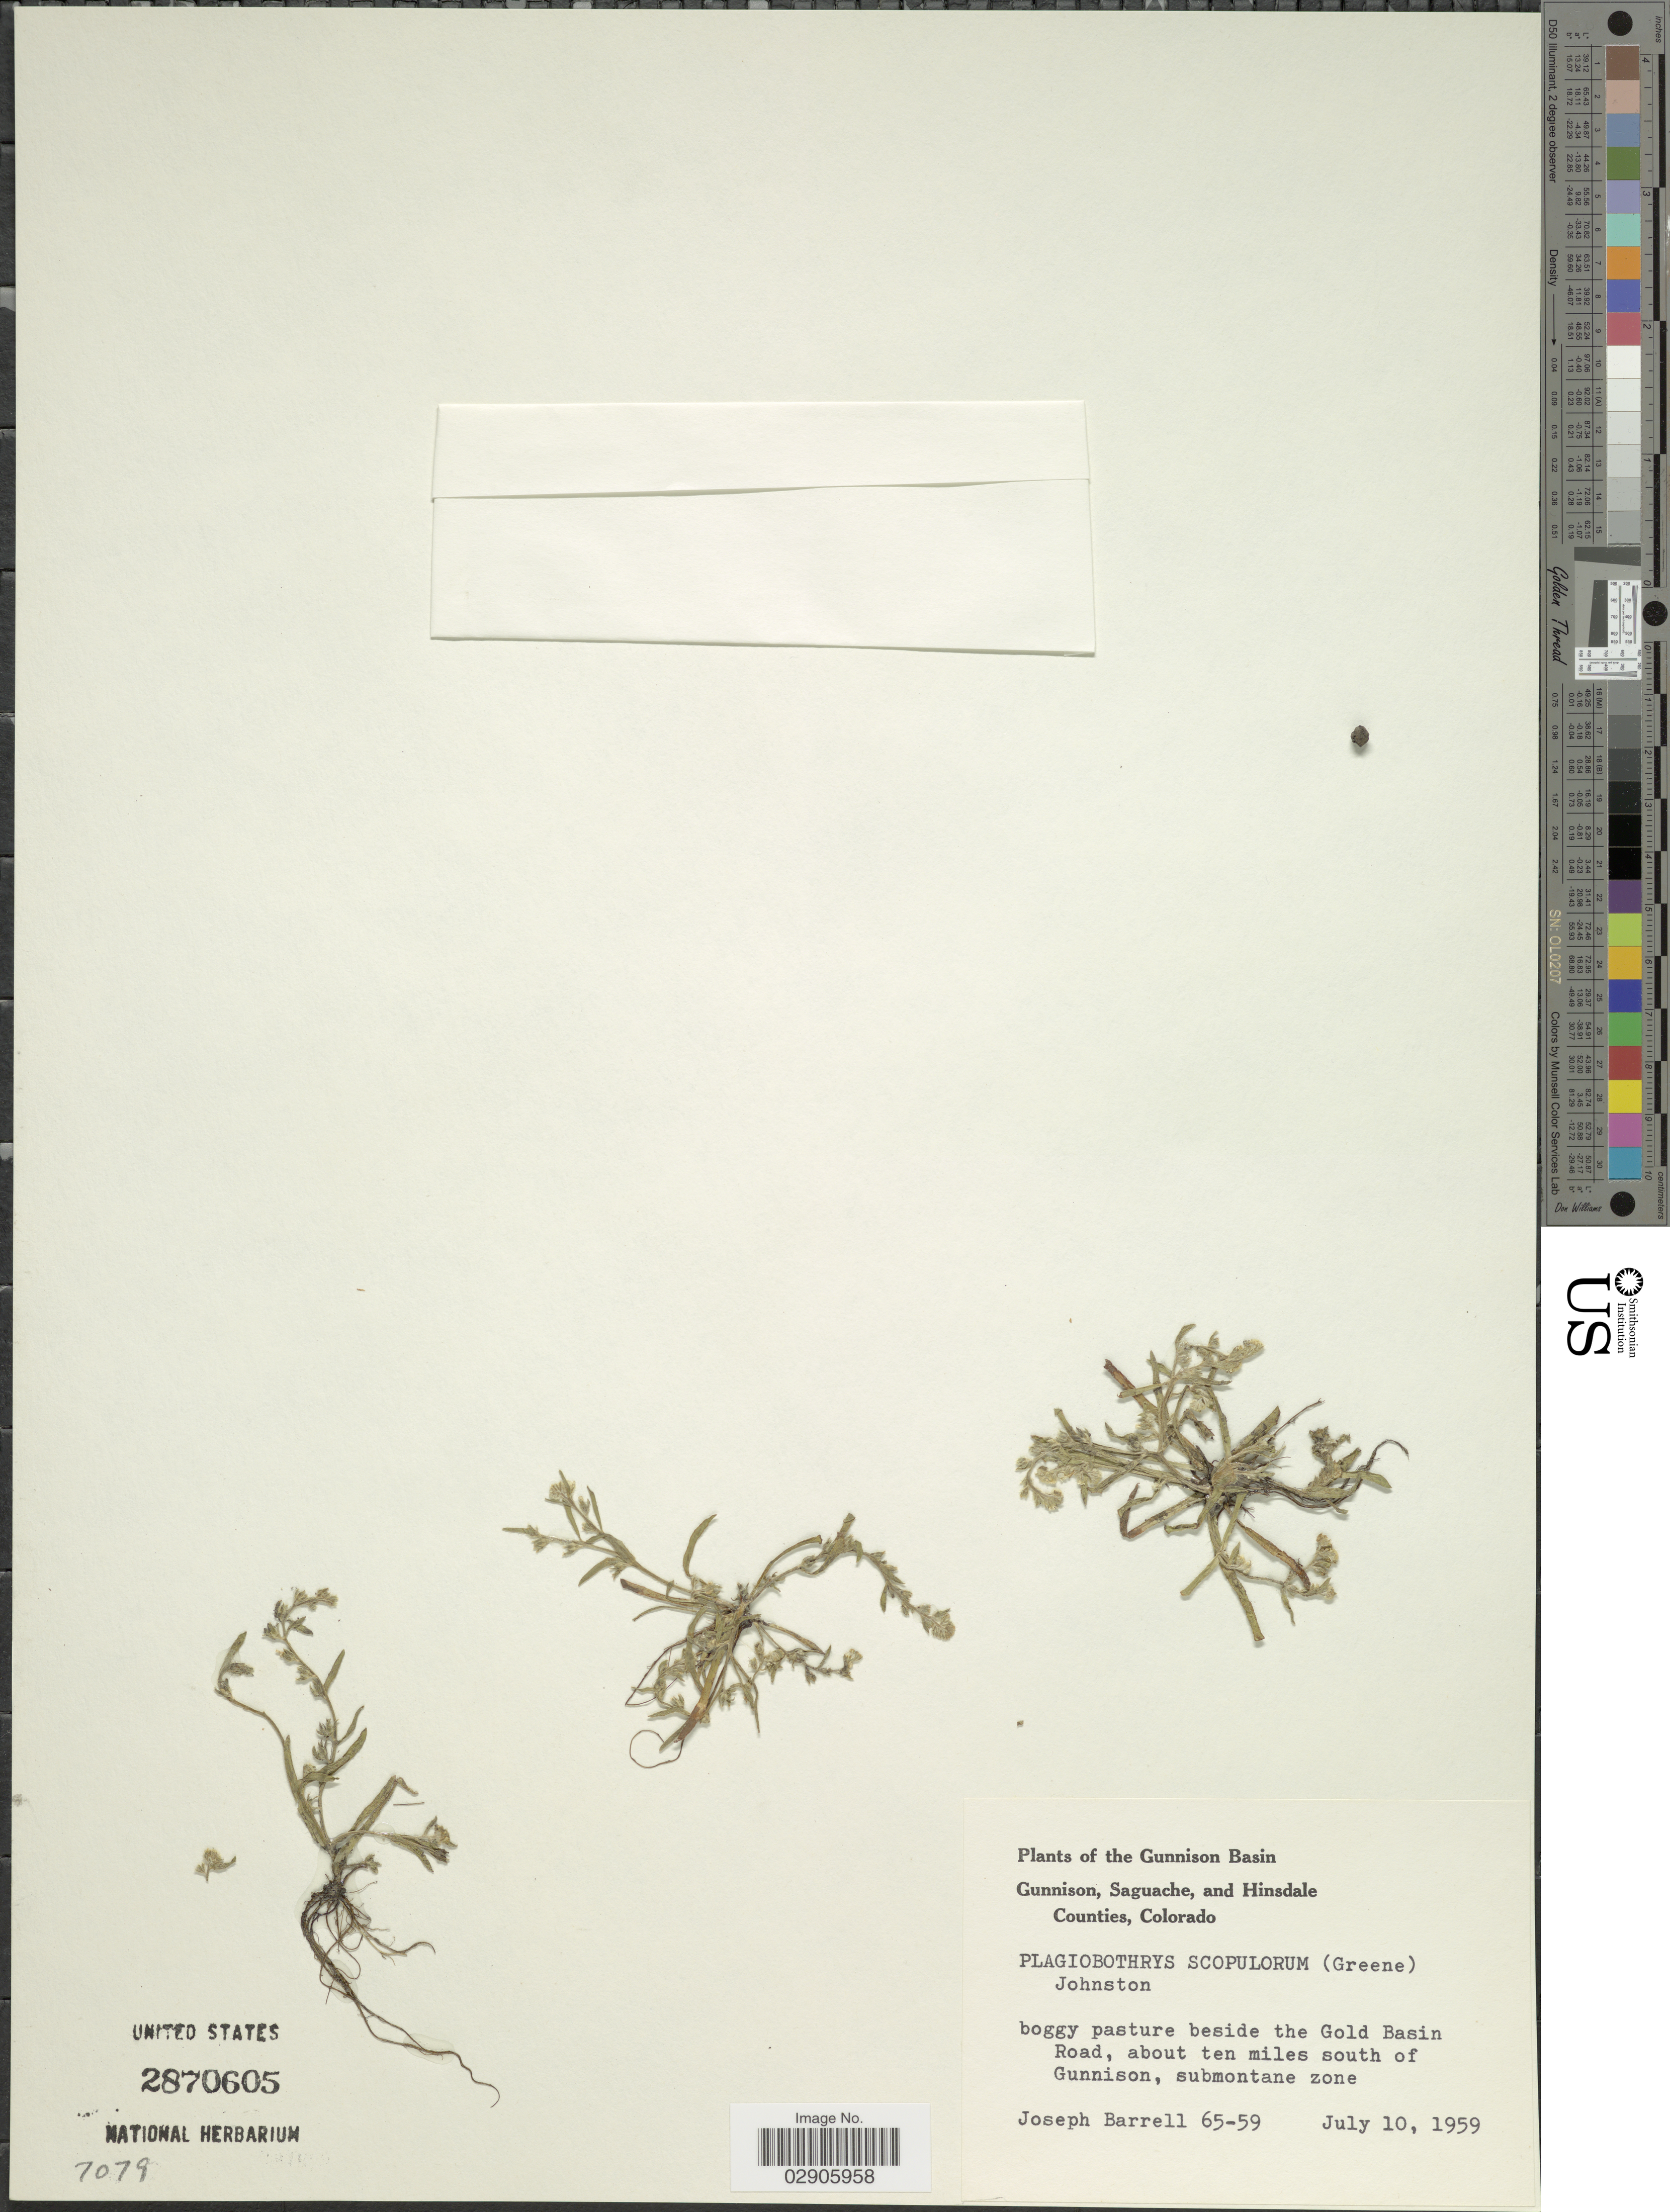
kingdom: Plantae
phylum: Tracheophyta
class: Magnoliopsida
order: Boraginales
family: Boraginaceae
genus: Plagiobothrys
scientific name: Plagiobothrys scopulorum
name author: (Greene) I.M. Johnst.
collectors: J. Barrell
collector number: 65-59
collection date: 1959-07-10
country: United States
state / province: Colorado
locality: The Gunnison Basin, Gunnison, boggy pasture beside the Gold Basin Road, about ten miles south of Gunnison, submontane zone.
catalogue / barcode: US 2870605